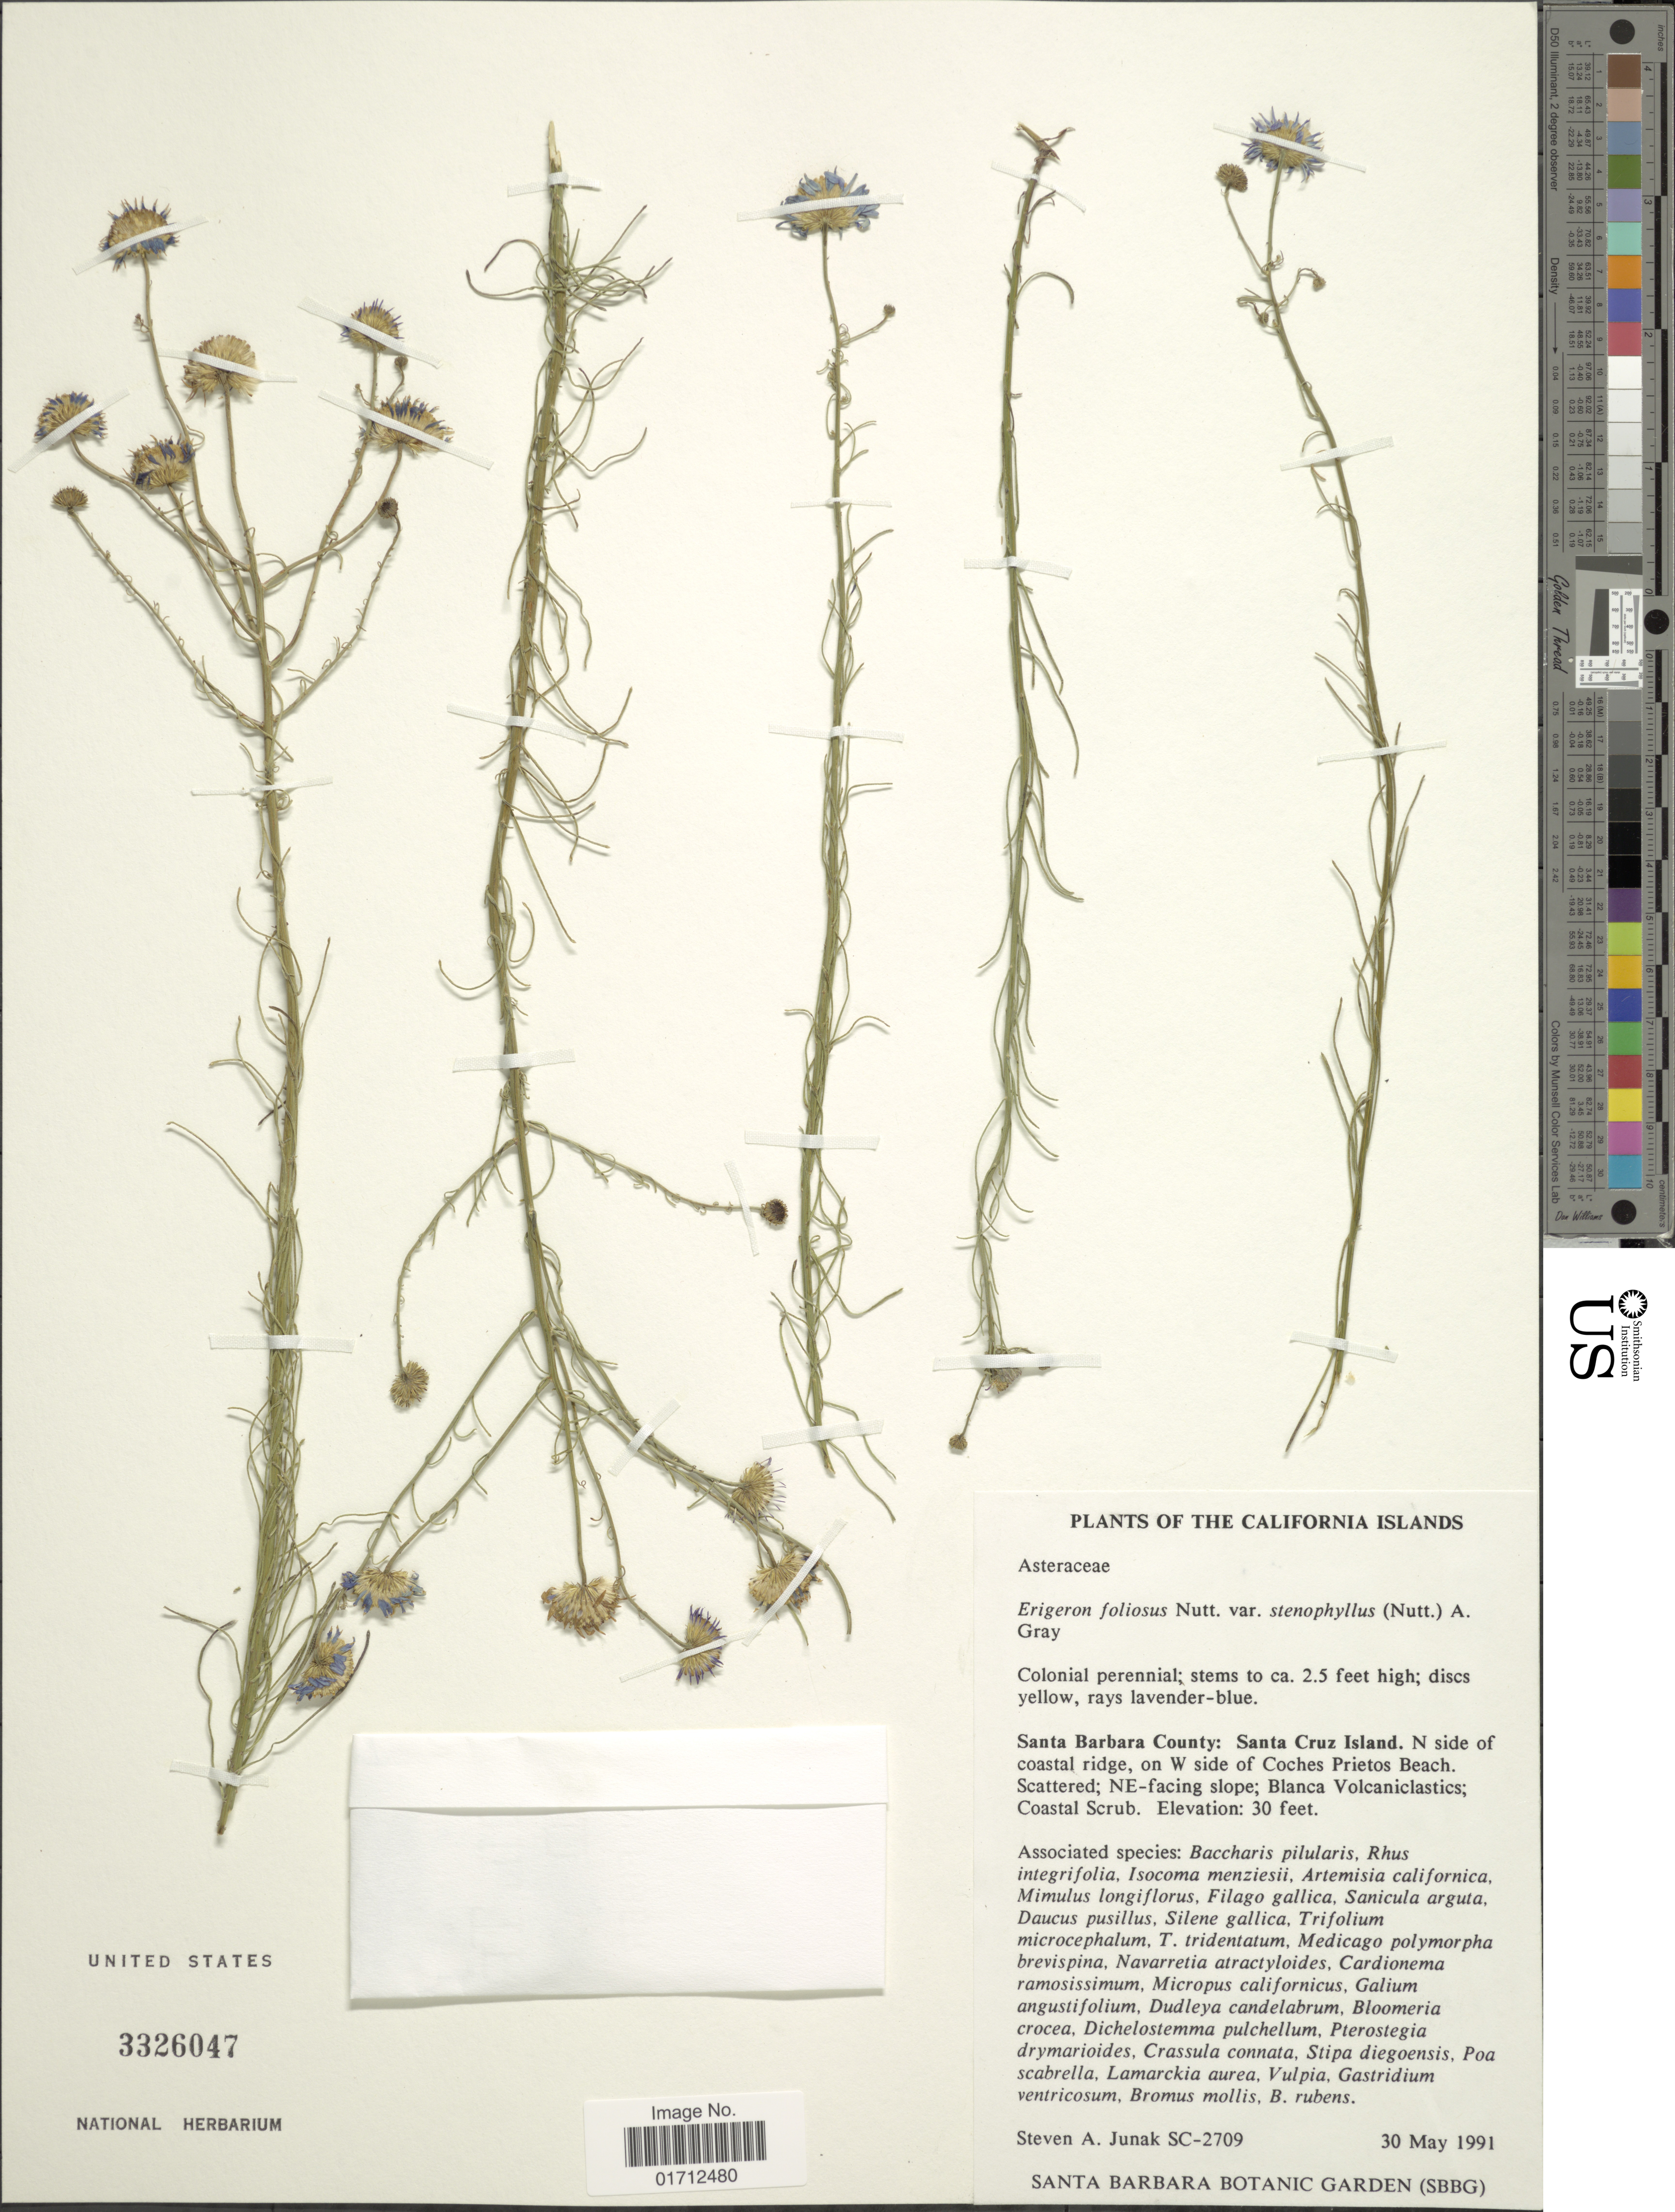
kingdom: Plantae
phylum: Tracheophyta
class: Magnoliopsida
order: Asterales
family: Asteraceae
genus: Erigeron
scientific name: Erigeron foliosus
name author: Nutt.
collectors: S. Junak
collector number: SC-2709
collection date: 1991-05-30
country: United States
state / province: California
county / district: Santa Barbara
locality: The California Islands, Santa Barbara County: Santa Cruz Island. N side of coastal ridge, on W side Coches Prietos Beach.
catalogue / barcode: US 3326047